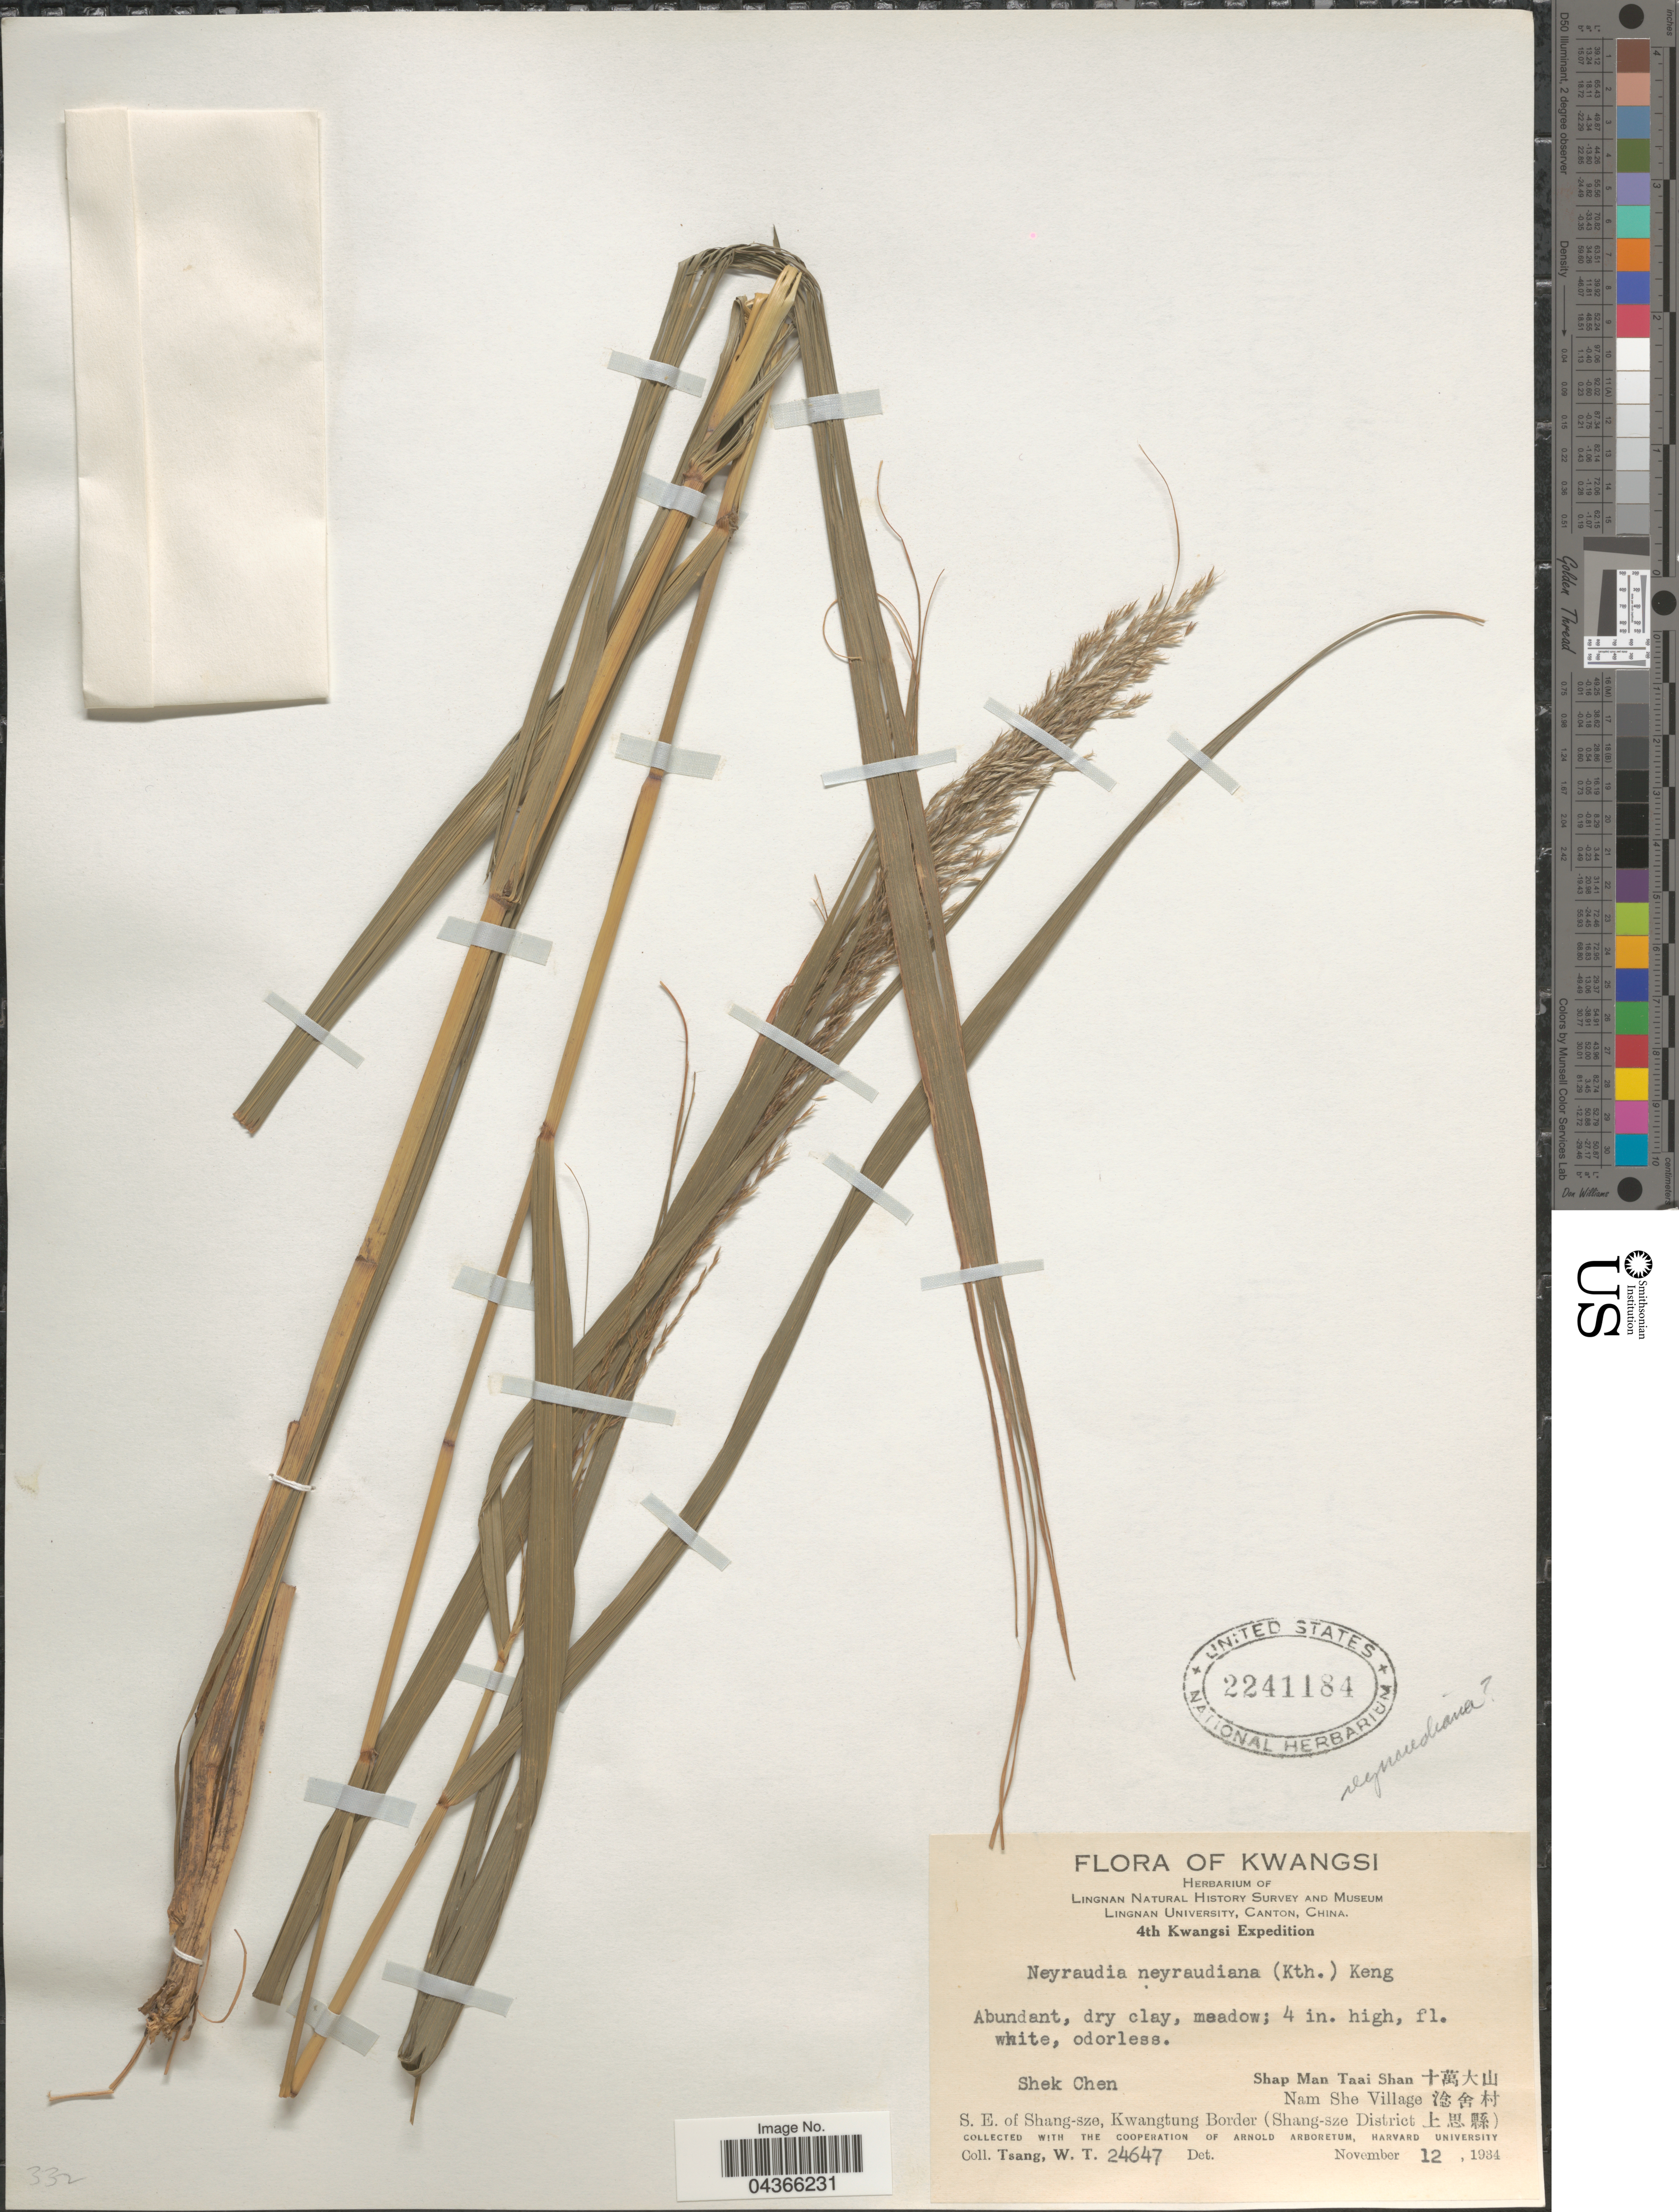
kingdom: Plantae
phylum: Tracheophyta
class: Liliopsida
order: Poales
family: Poaceae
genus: Neyraudia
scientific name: Neyraudia reynaudiana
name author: (Kunth) Keng ex Hitchc.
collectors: W. T. Tsang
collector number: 24647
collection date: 1934-11-12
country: China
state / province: Guangxi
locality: Kwangsi. Lingnan Natural History Survey and Museum Lingnan University. 4th Kwangsi Expedition. Shek Chen. Shap Man Taai Shan X. Nam She Village X. S. E. of Shang-sze, Kwangtung Border (Shang-sze District X).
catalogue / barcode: US 2241184